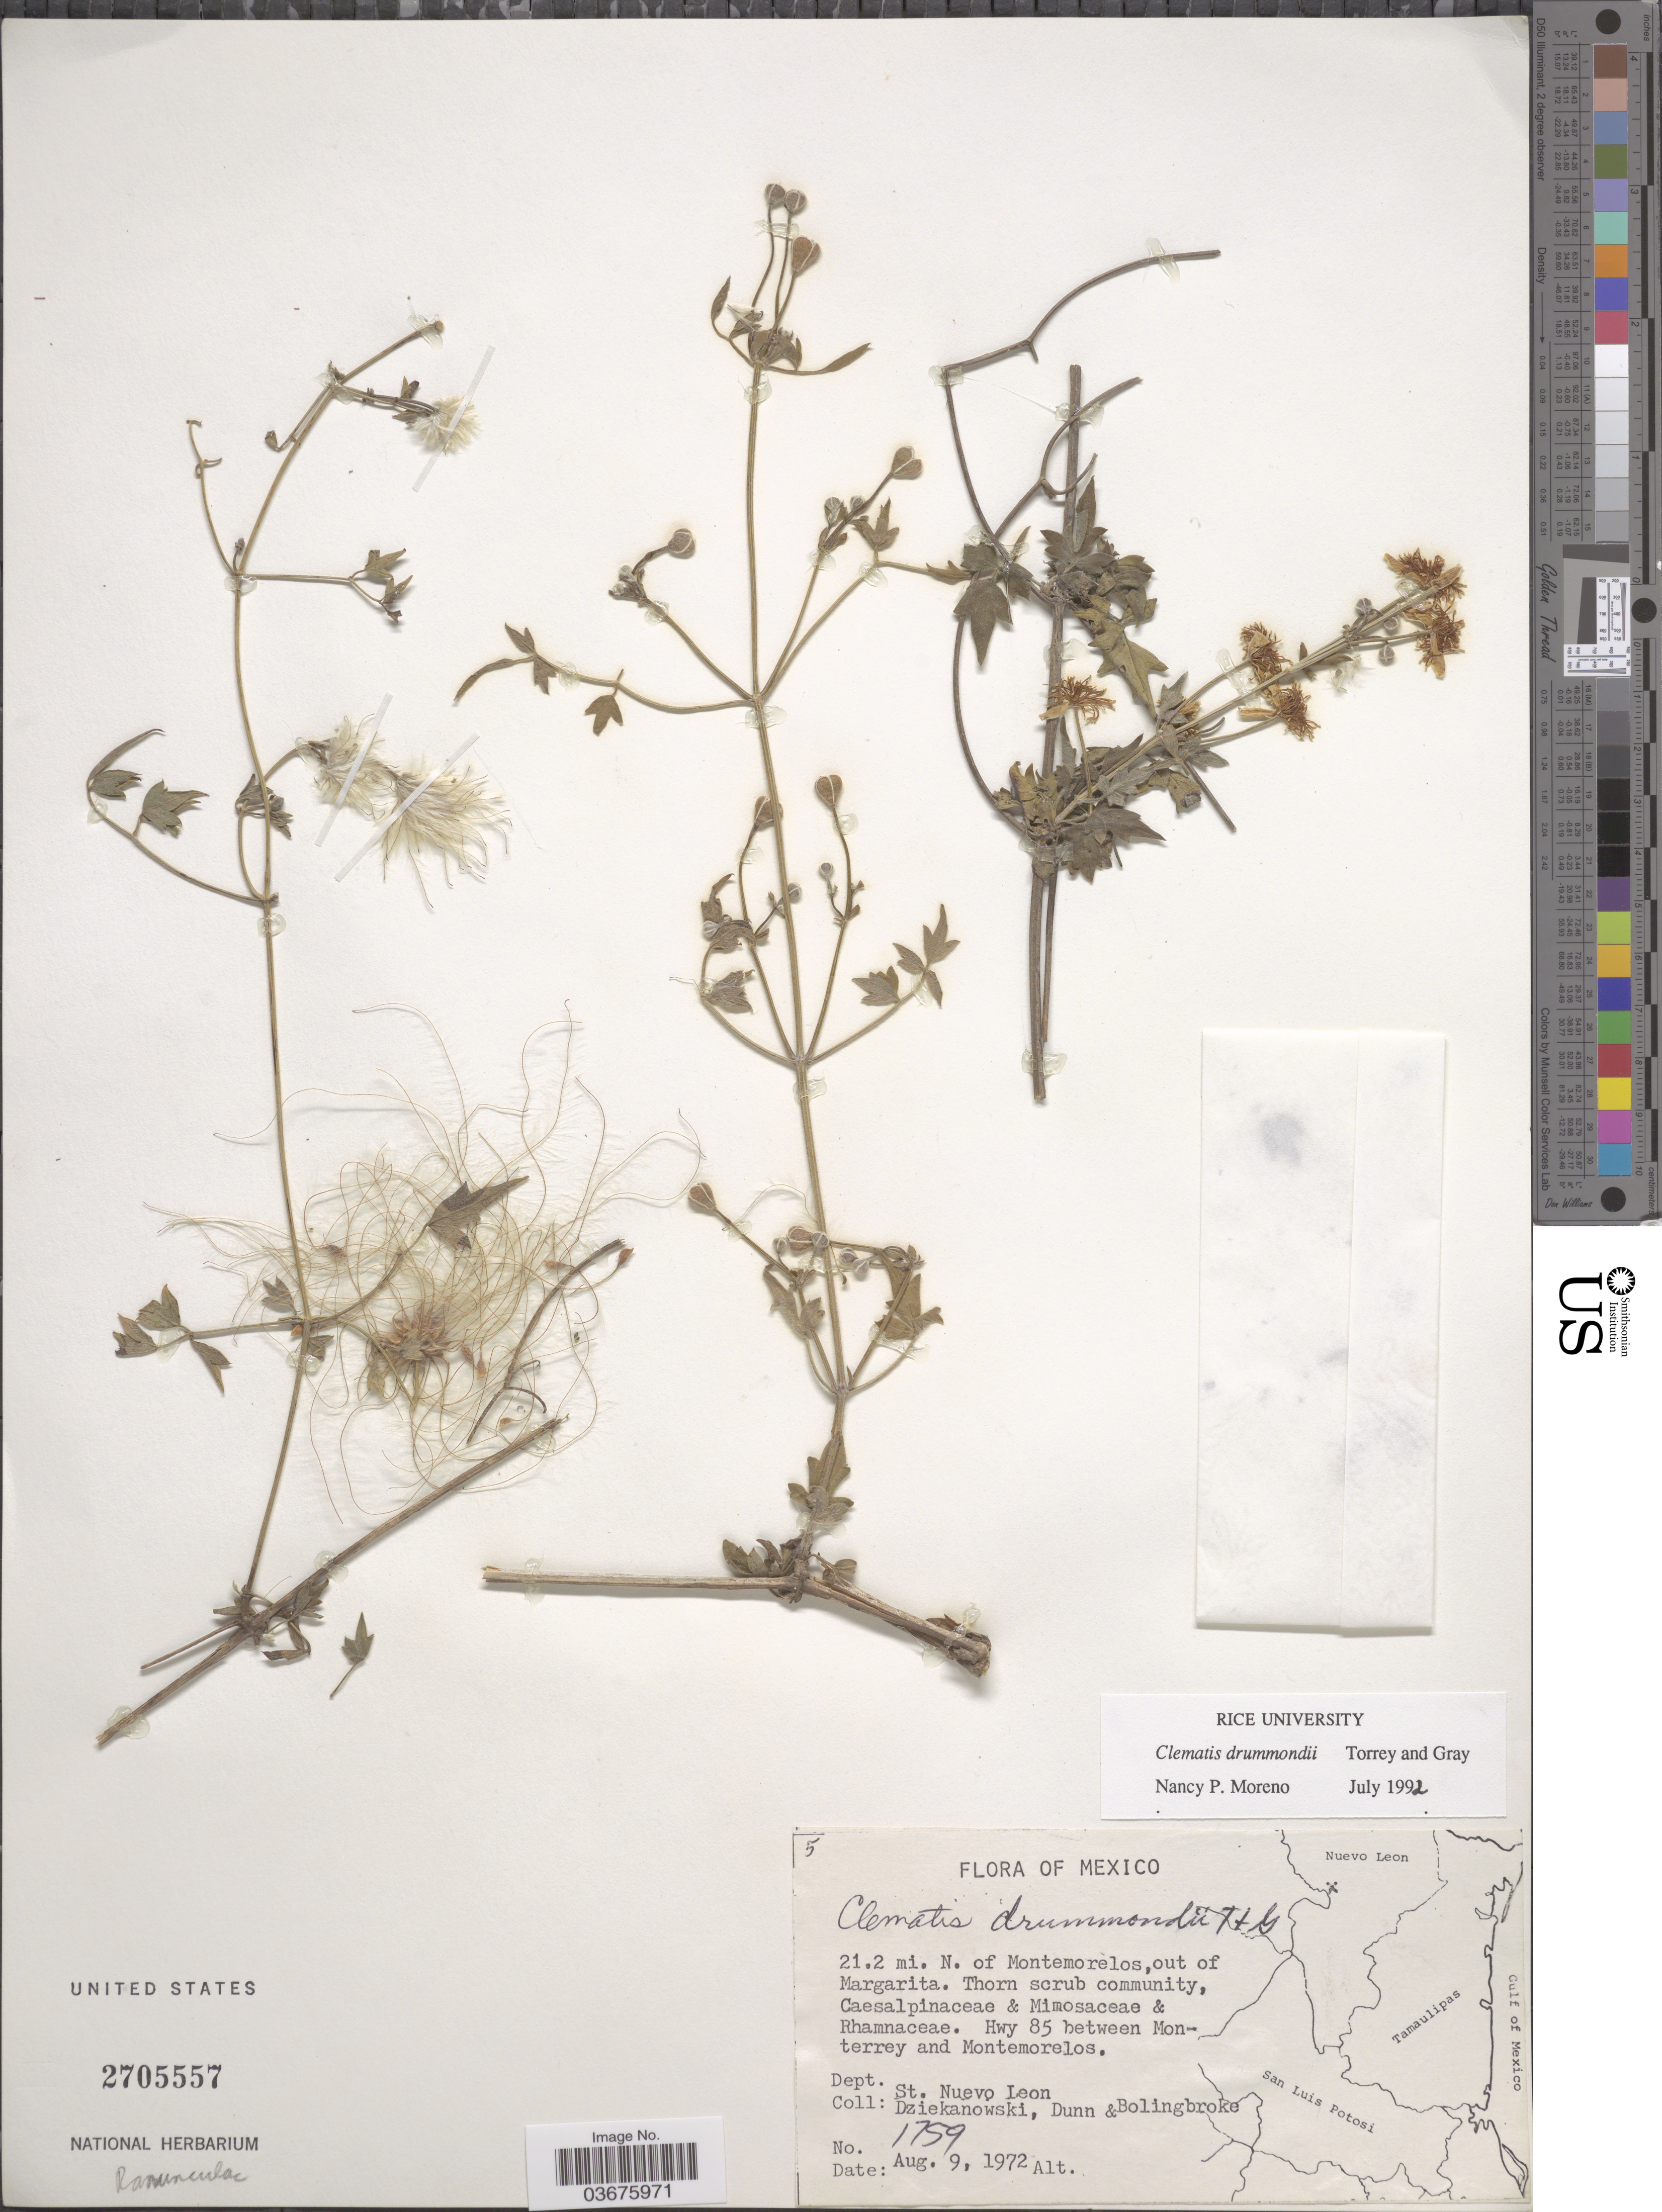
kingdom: Plantae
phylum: Tracheophyta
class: Magnoliopsida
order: Ranunculales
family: Ranunculaceae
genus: Clematis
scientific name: Clematis drummondii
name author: Torr. & A. Gray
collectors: -. Dziekanowski, Dunn, -- & -. Bolingbroke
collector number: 1759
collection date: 1972-08-09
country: Mexico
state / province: Nuevo León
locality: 21.2 mi. N. of Montemorelos, out of Margarita. Hwy 85 between Monterrey and Montemorelos. Dept. St. Nuevo Leon.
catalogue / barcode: US 2705557